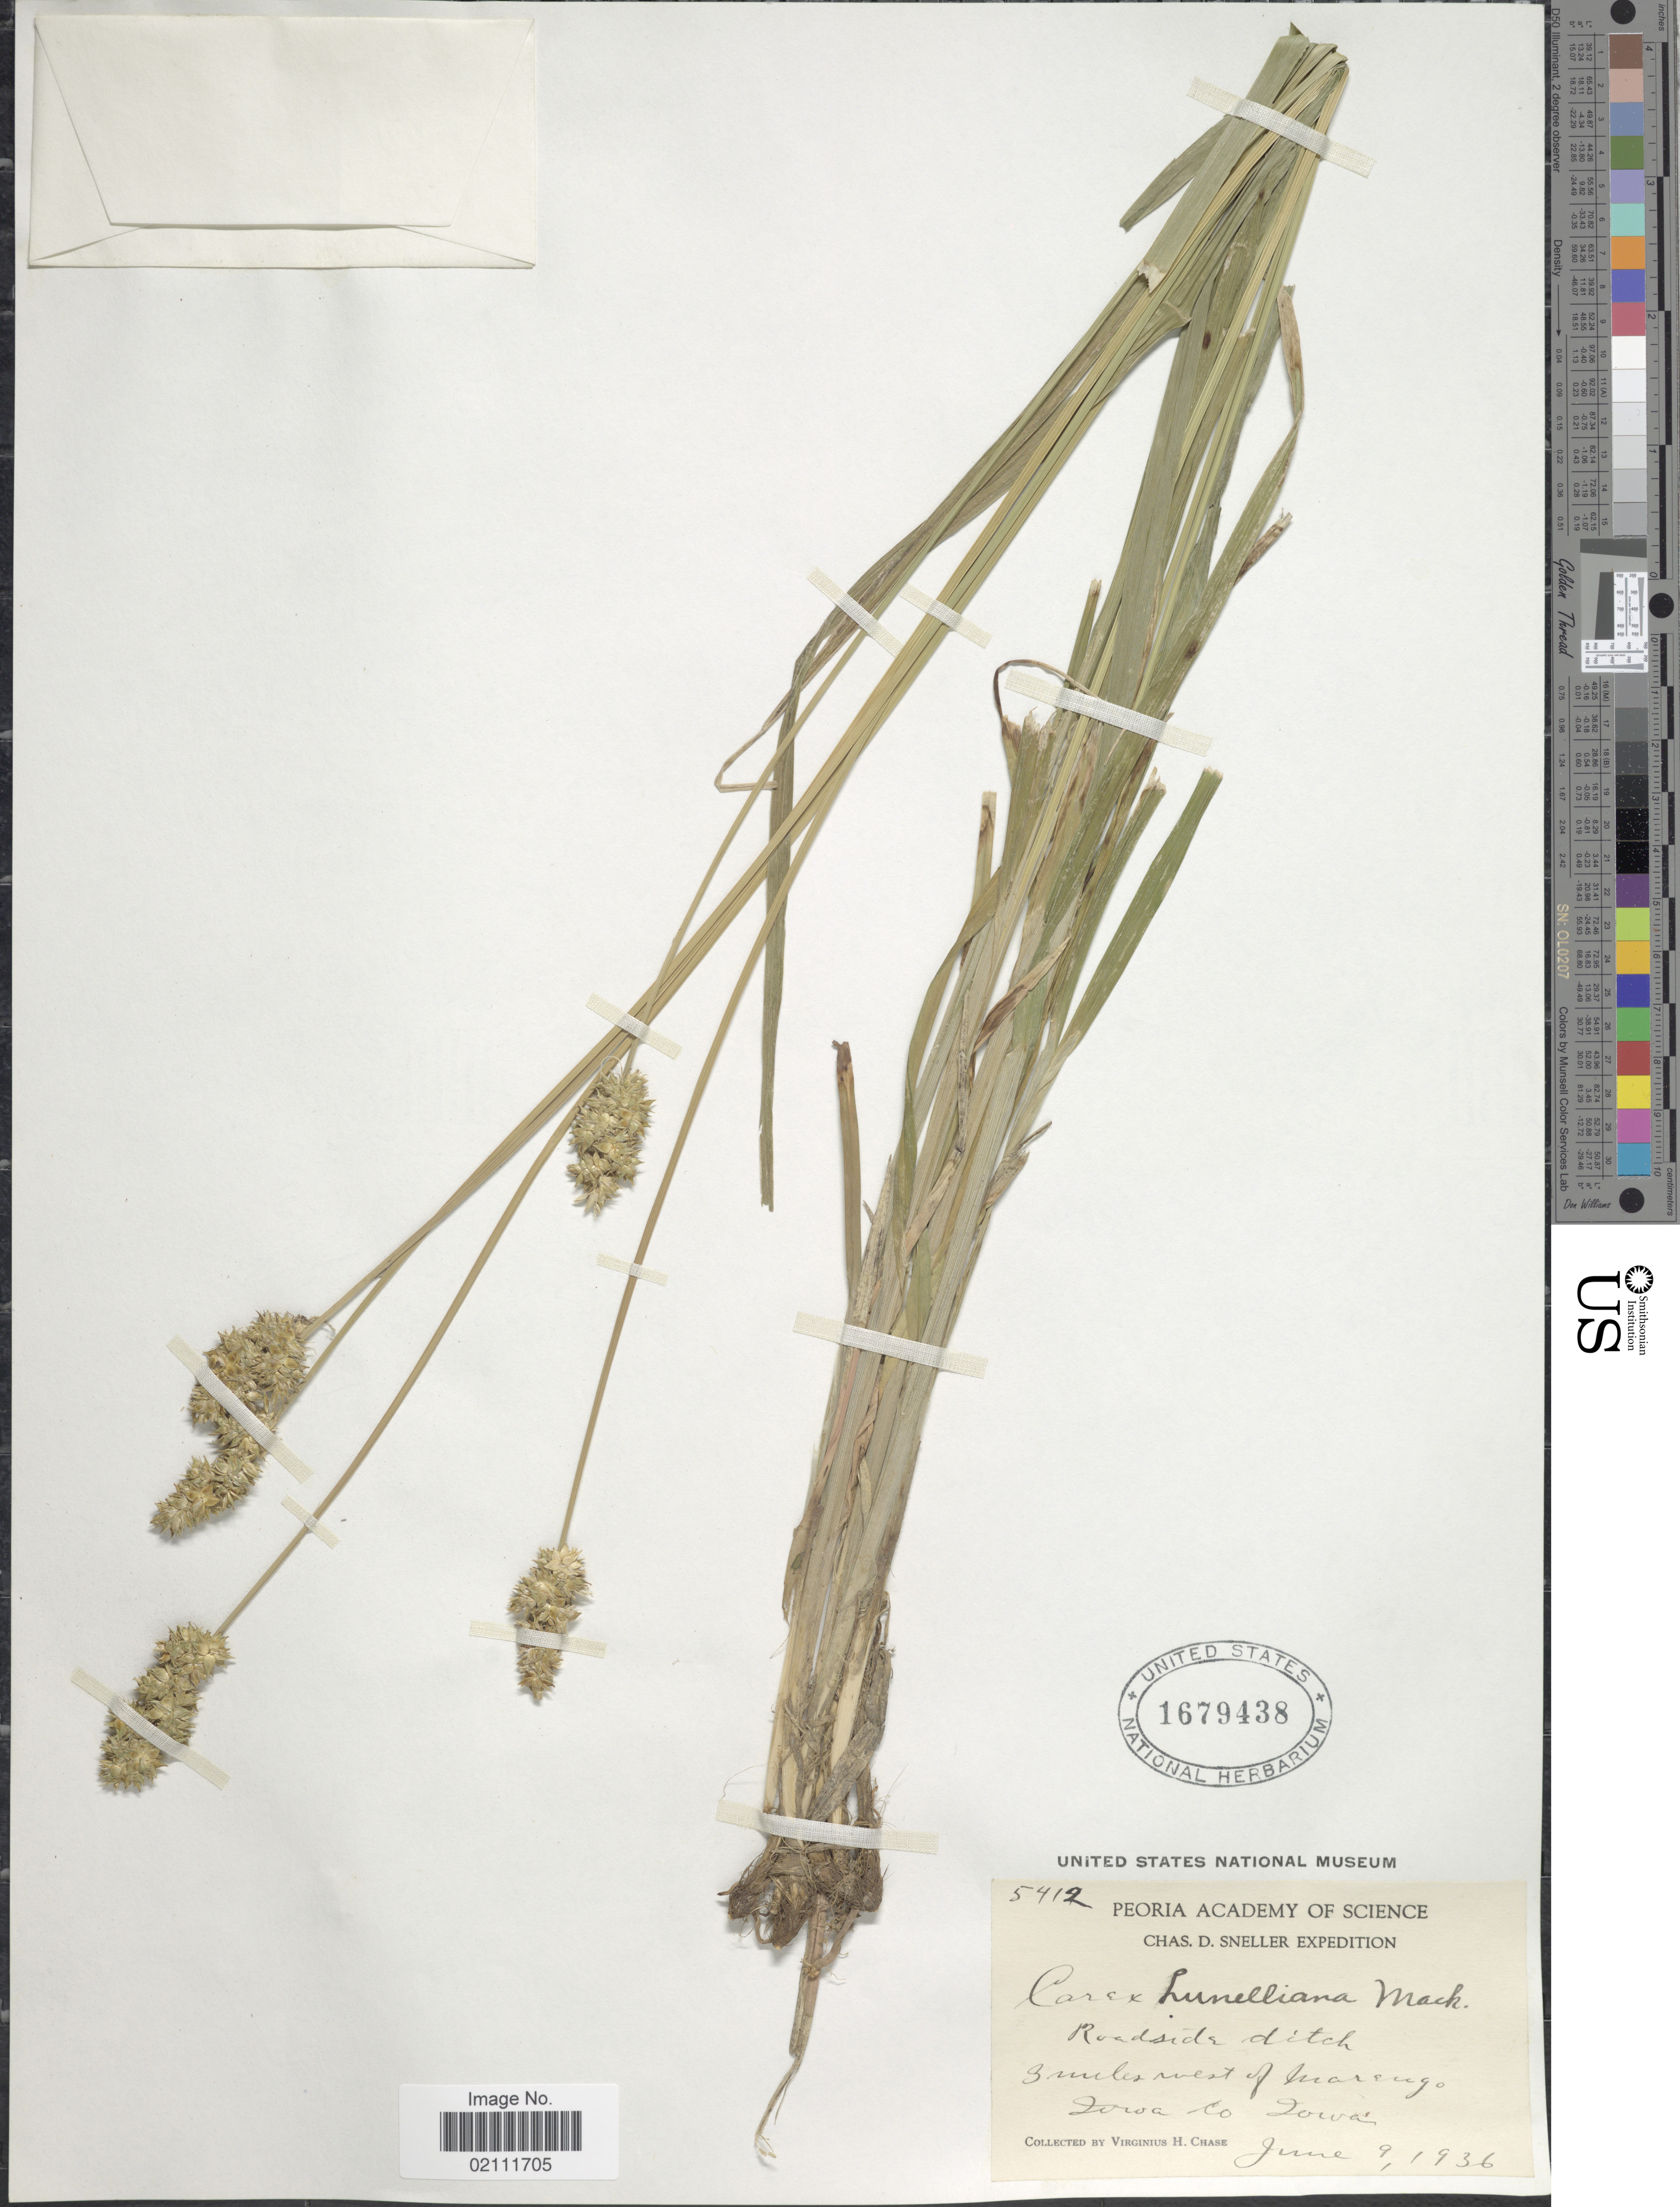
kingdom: Plantae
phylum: Tracheophyta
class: Liliopsida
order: Poales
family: Cyperaceae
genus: Carex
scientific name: Carex gravida var. lunelliana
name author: (Mack.) F.J. Herm.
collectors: V. H. Chase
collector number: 5412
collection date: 1936-06-09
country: United States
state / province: Iowa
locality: Roadside ditch, 3 miles west of Marengo, Iowa Co.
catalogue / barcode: US 1679438